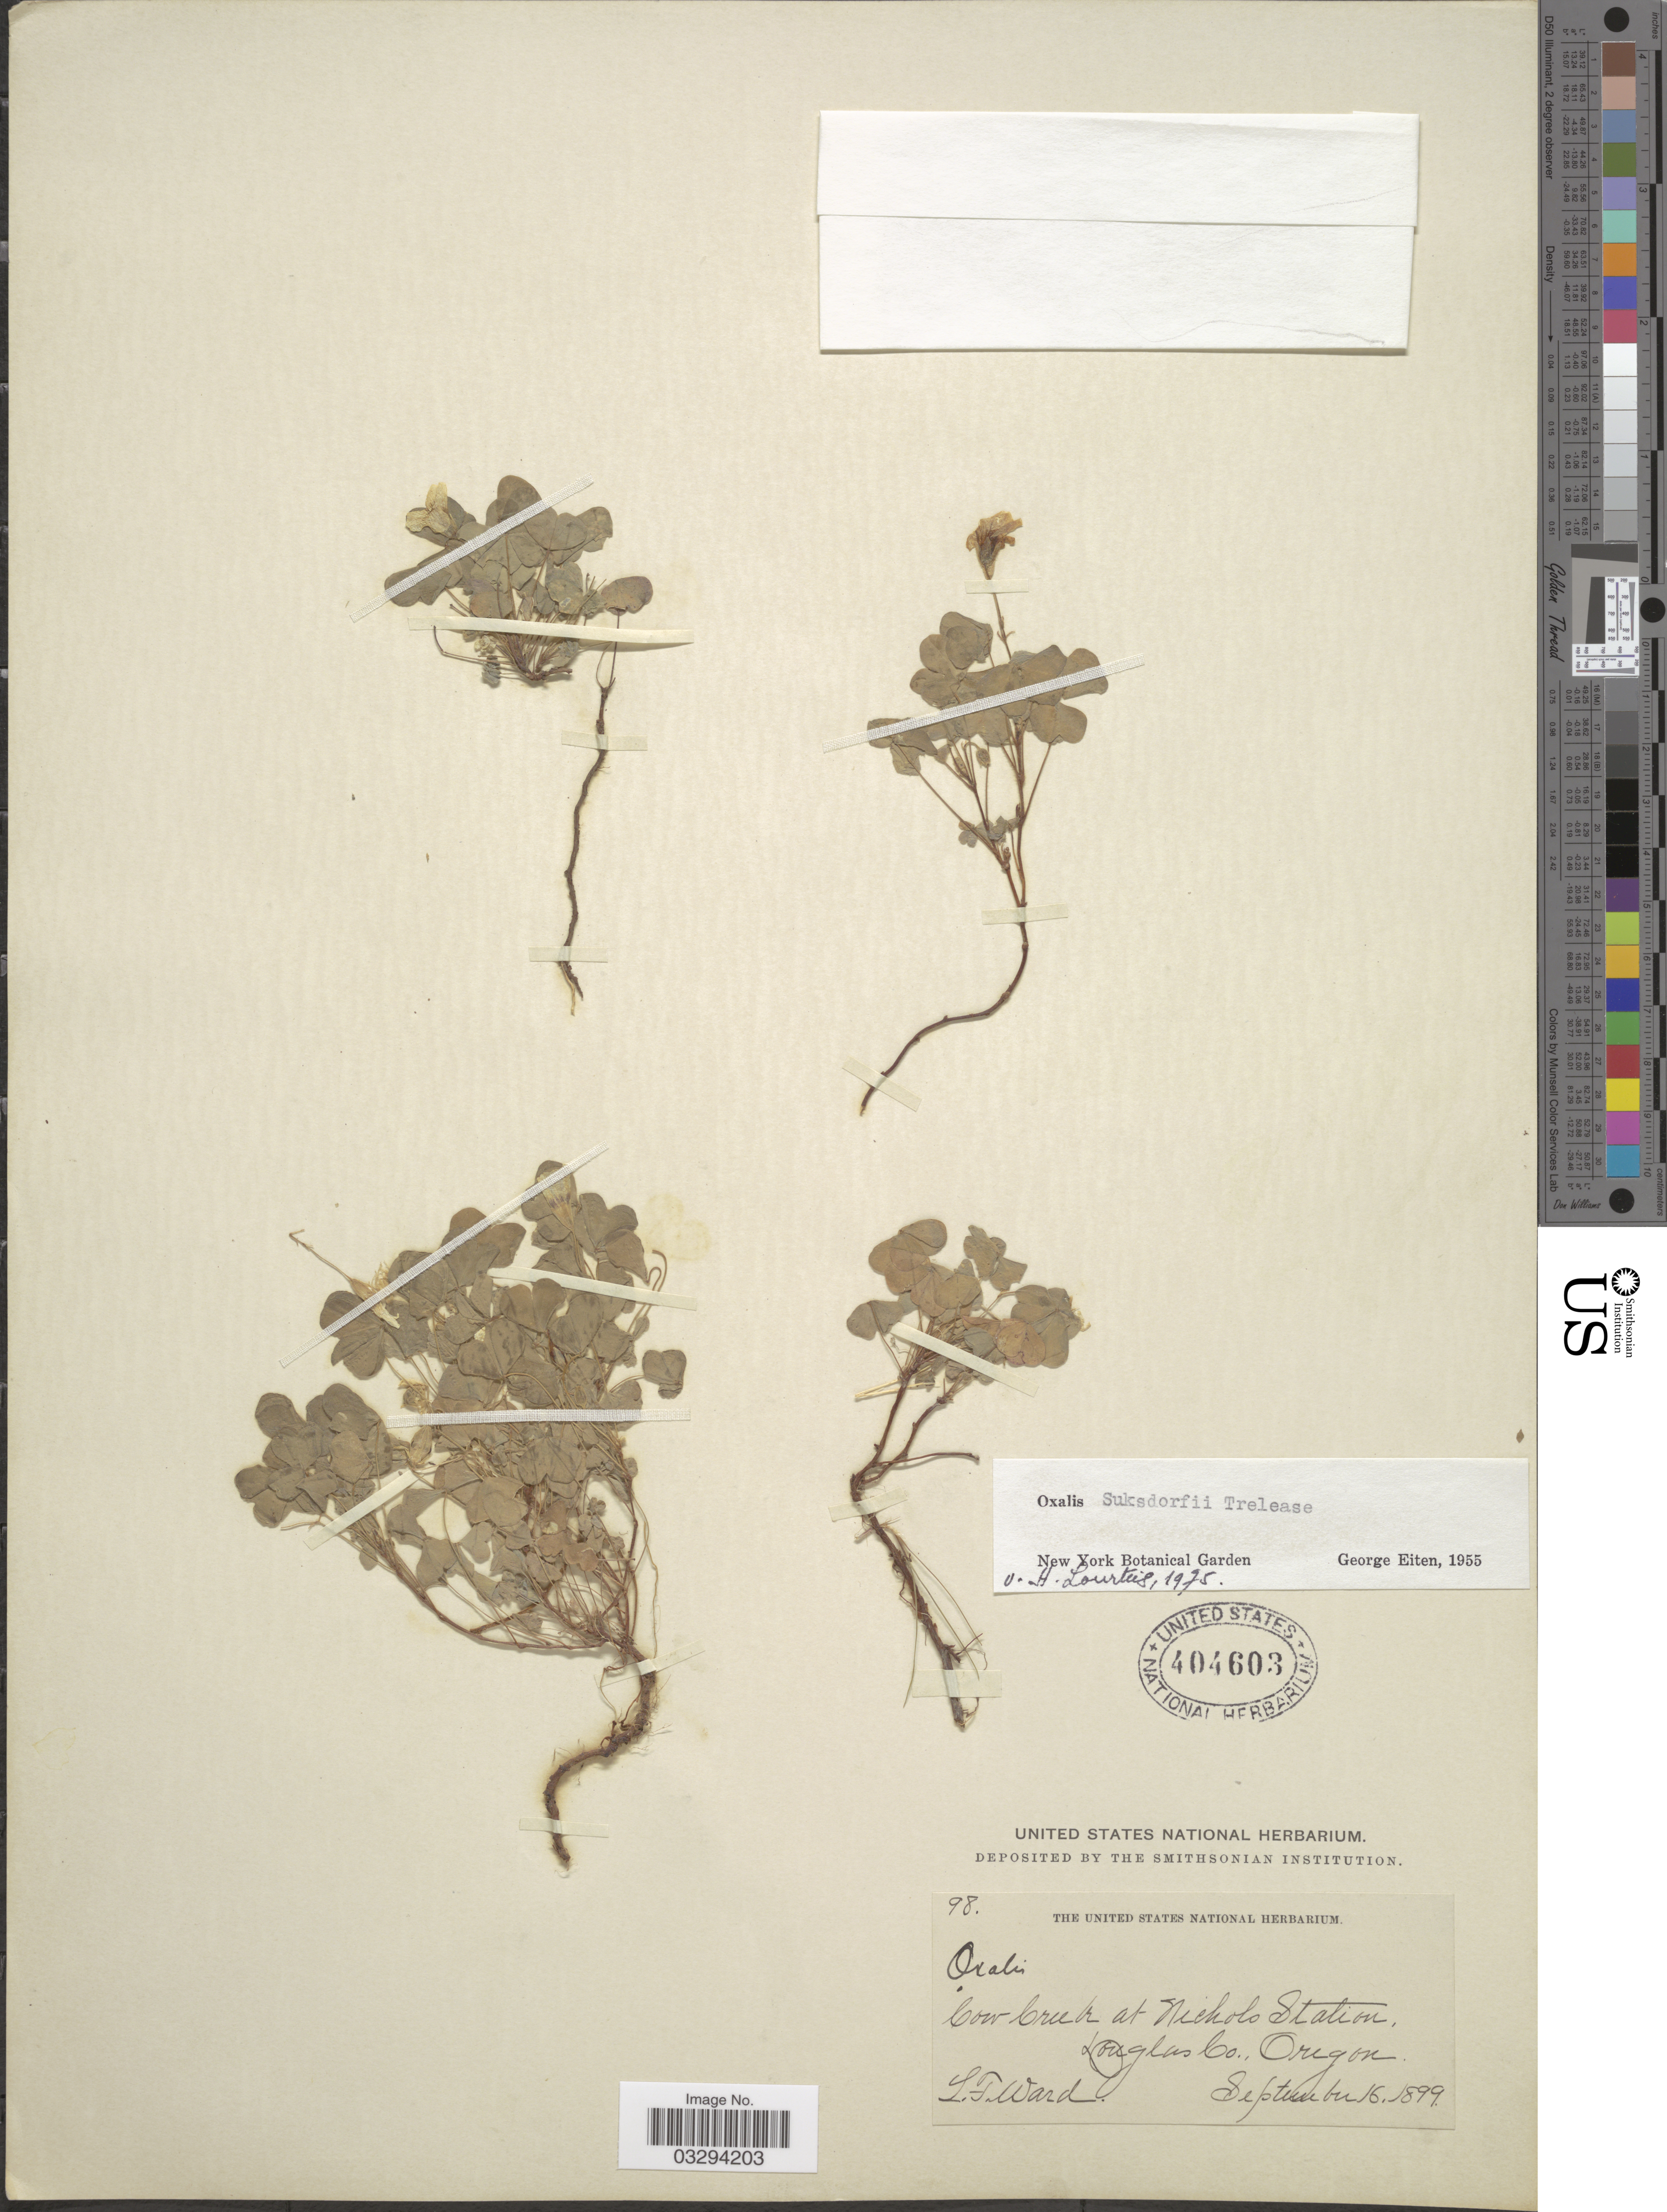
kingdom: Plantae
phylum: Tracheophyta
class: Magnoliopsida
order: Oxalidales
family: Oxalidaceae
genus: Oxalis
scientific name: Oxalis suksdorfii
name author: Trel.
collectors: L. Ward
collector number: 98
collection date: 1899-09-16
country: United States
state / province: Oregon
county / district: Douglas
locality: Cow Creek at Nicholas Station, Douglas Co.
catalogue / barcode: US 404603